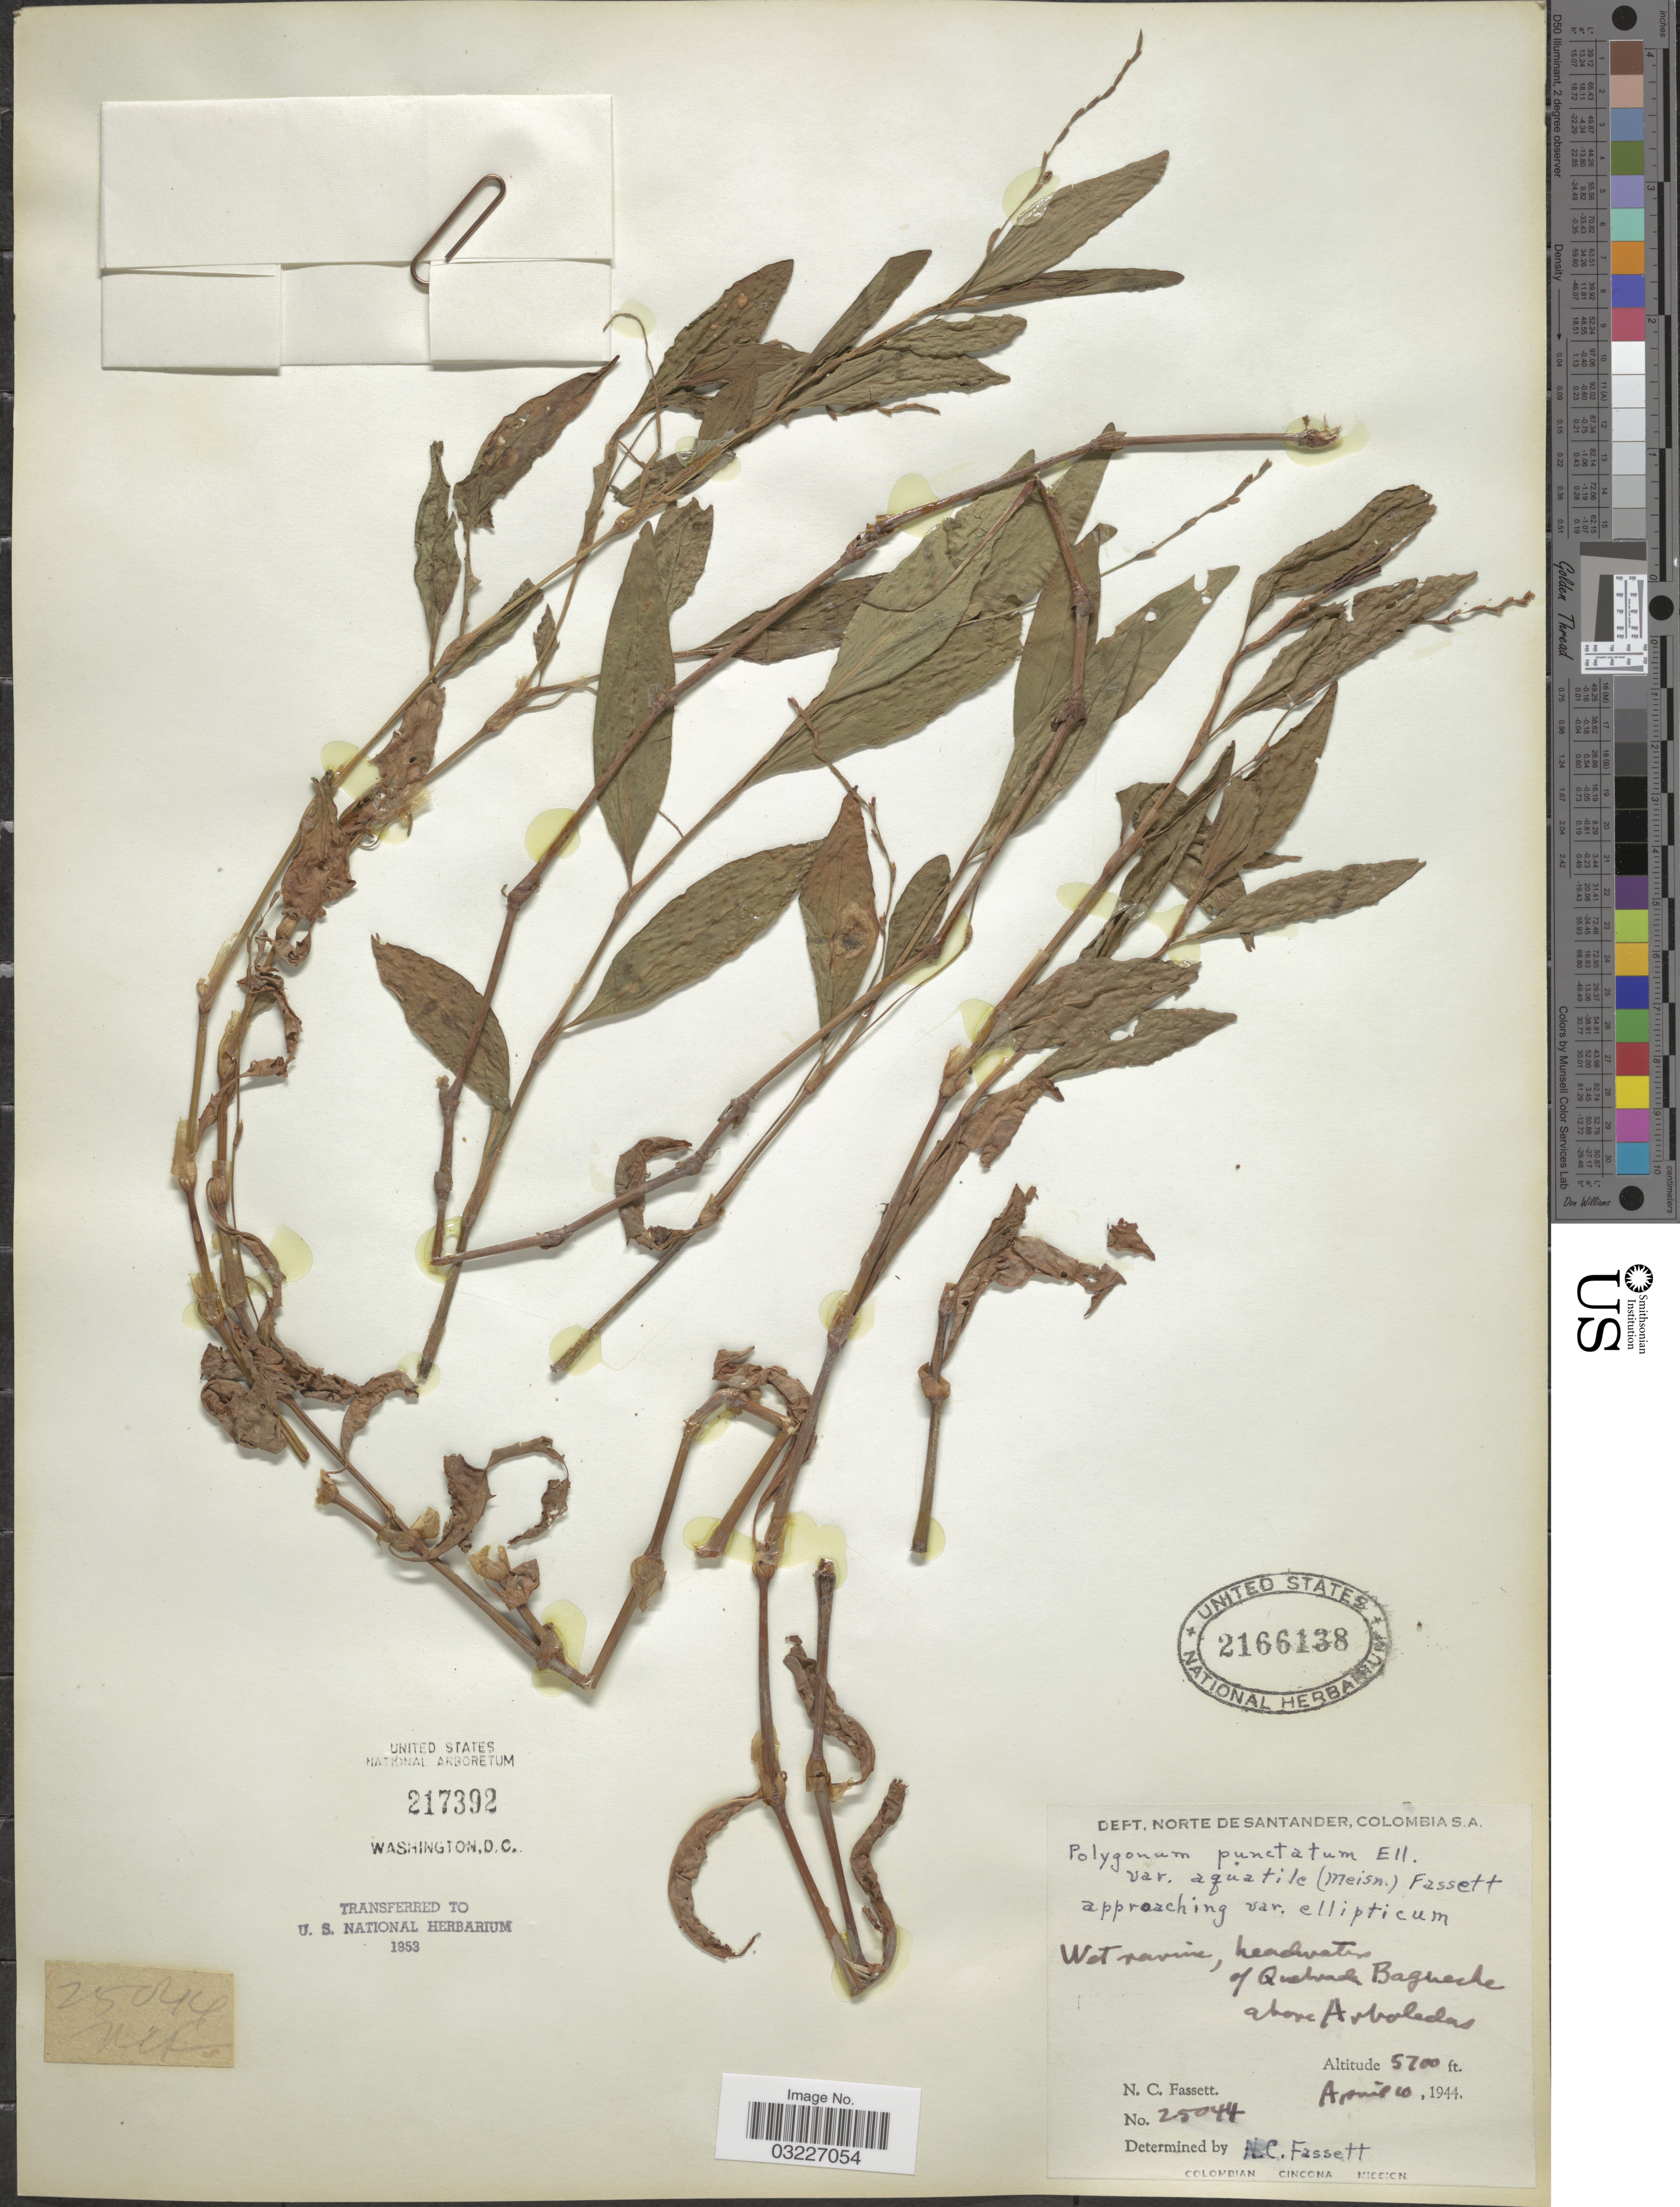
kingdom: Plantae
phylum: Tracheophyta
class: Magnoliopsida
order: Caryophyllales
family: Polygonaceae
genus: Polygonum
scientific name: Polygonum opelousanum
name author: Riddell ex Small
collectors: N. C. Fassett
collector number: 25044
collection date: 1944-04-10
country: Colombia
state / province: Norte de Santander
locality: Dept. Norte de Santander. Headwaters of Quebrada Bagueche above Arboledas.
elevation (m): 1737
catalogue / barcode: US 2166138